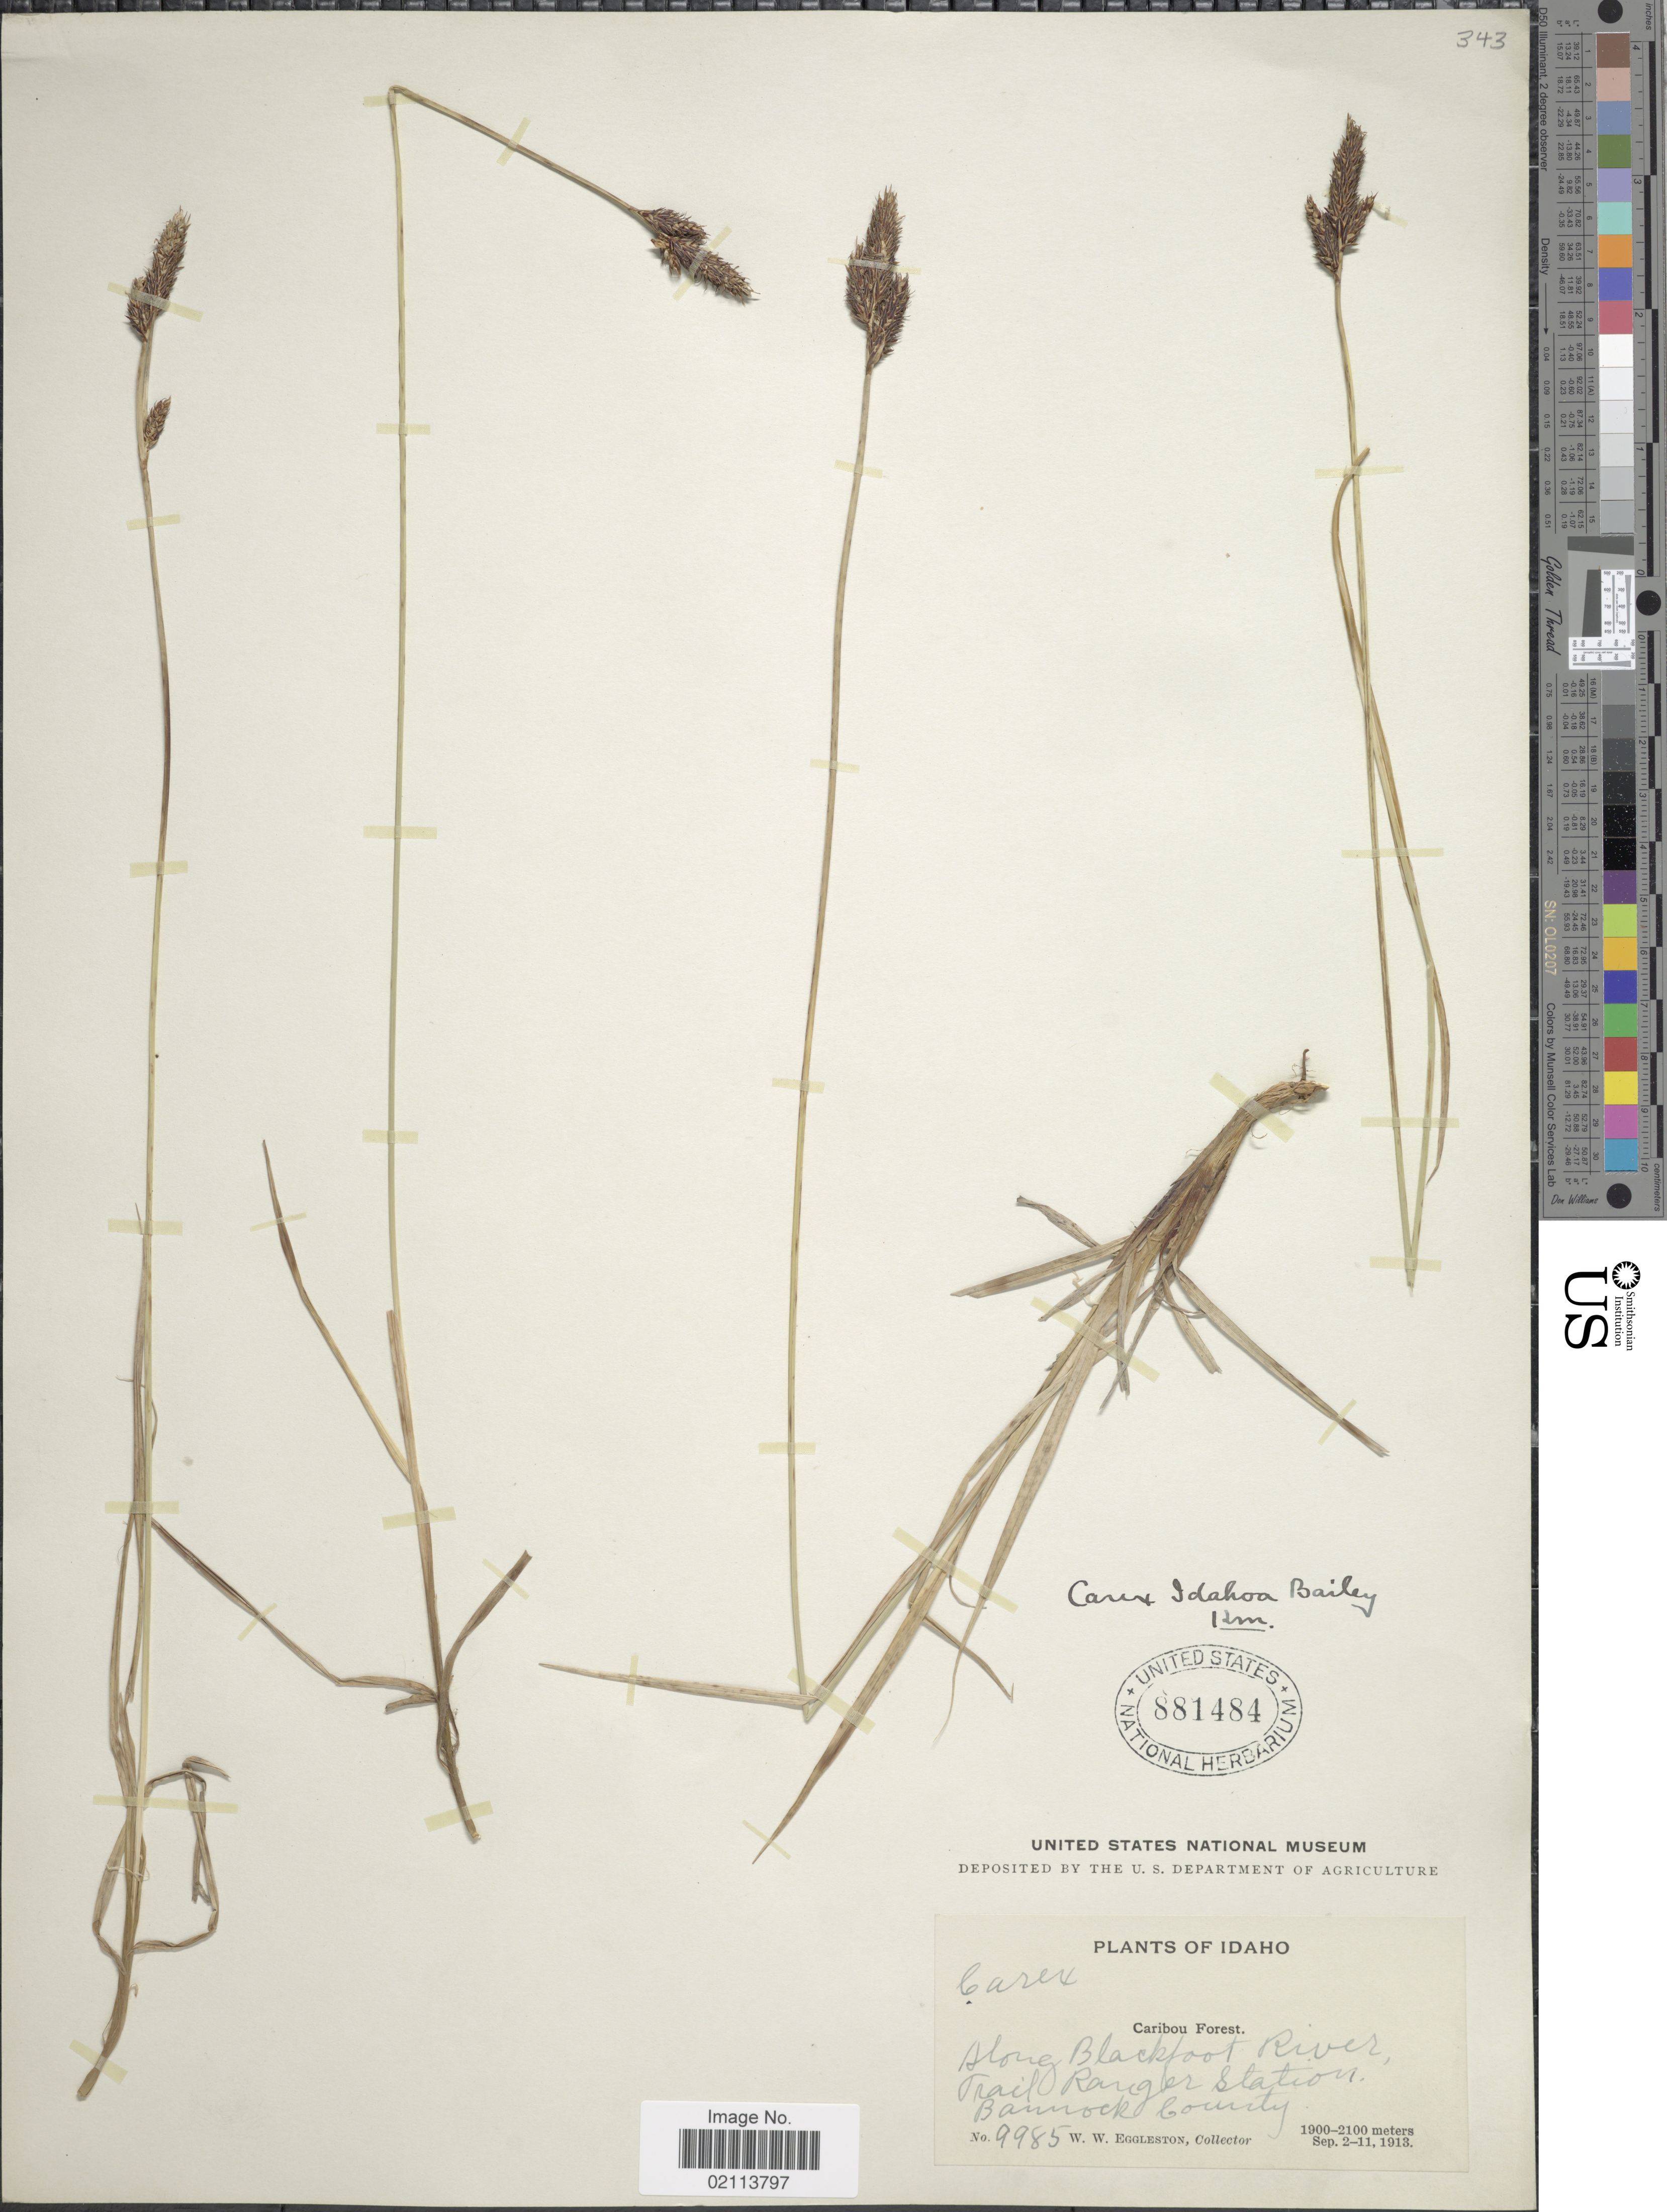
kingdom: Plantae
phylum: Tracheophyta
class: Liliopsida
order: Poales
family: Cyperaceae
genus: Carex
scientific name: Carex idahoa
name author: L.H. Bailey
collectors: W. W. Eggleston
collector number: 9985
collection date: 1913-09-02/1913-09-11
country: United States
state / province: Idaho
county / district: Bannock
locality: Along Blackfoot River, Trail Ranger Station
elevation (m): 1900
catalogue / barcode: US 881484